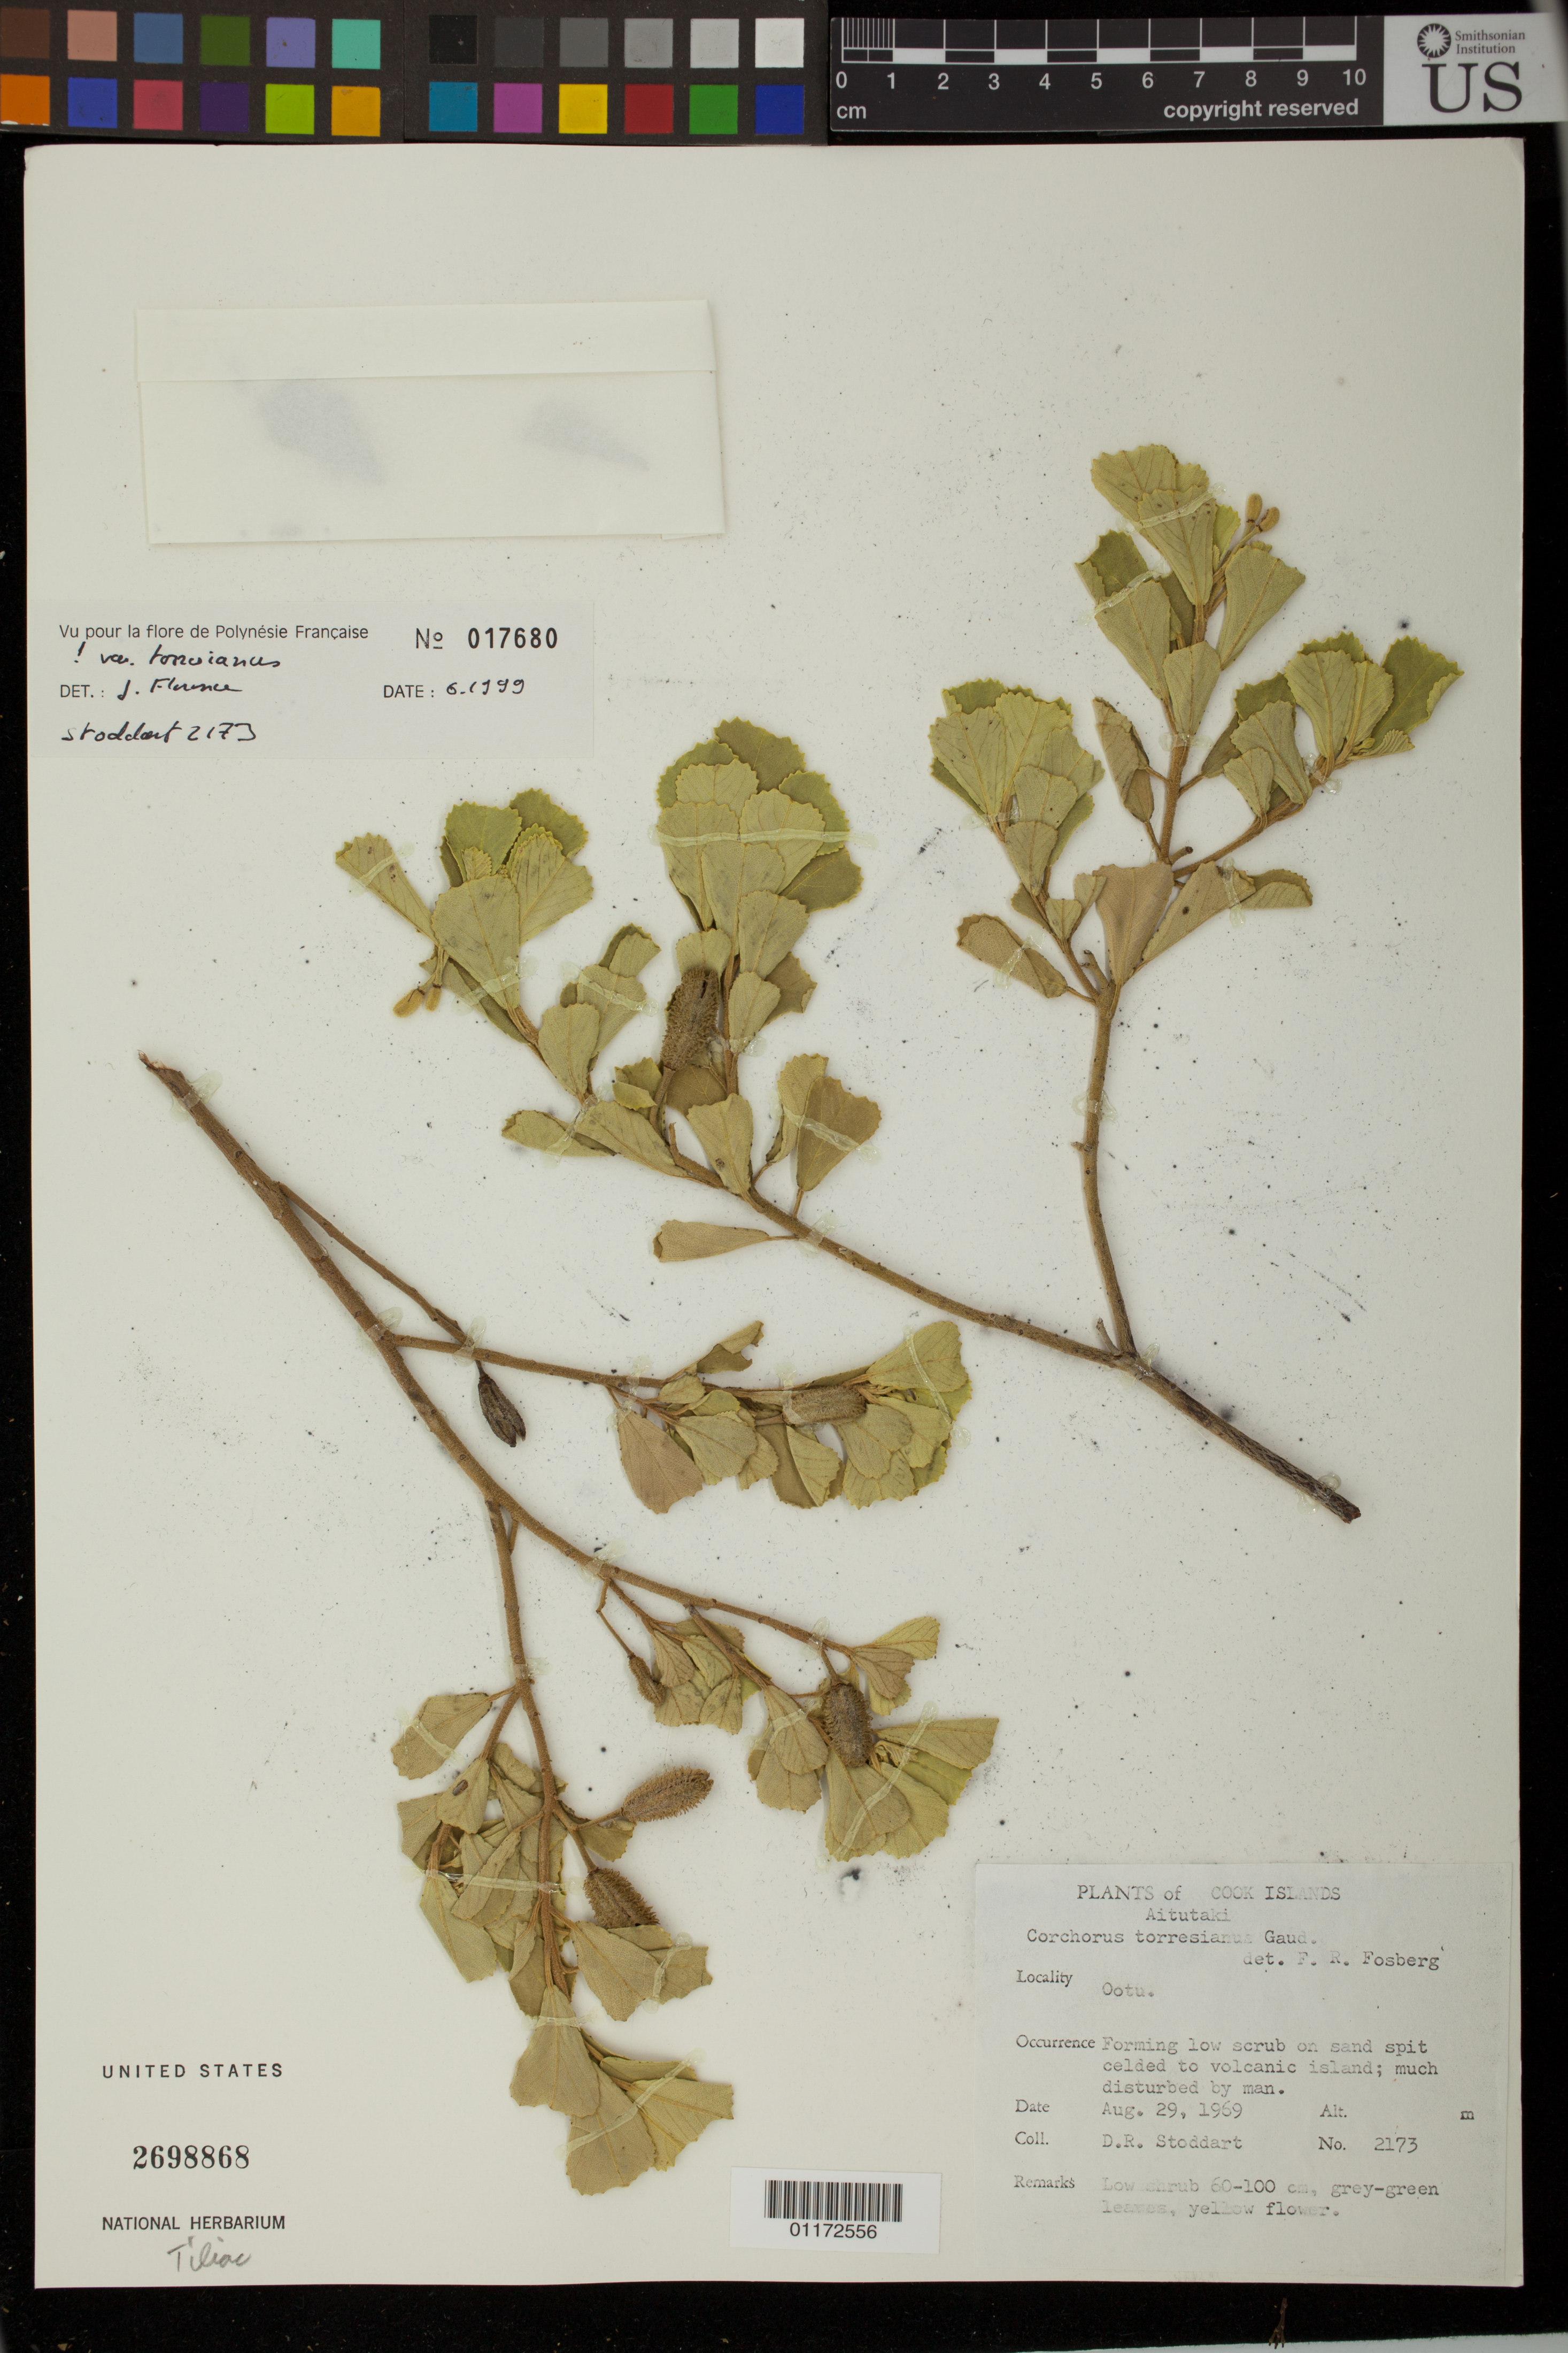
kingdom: Plantae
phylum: Tracheophyta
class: Magnoliopsida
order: Malvales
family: Malvaceae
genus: Corchorus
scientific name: Corchorus torresianus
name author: Gaudich.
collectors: D. R. Stoddart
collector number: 2173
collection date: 1969-08-29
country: Cook Islands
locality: Aitutaki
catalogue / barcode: US 2698868